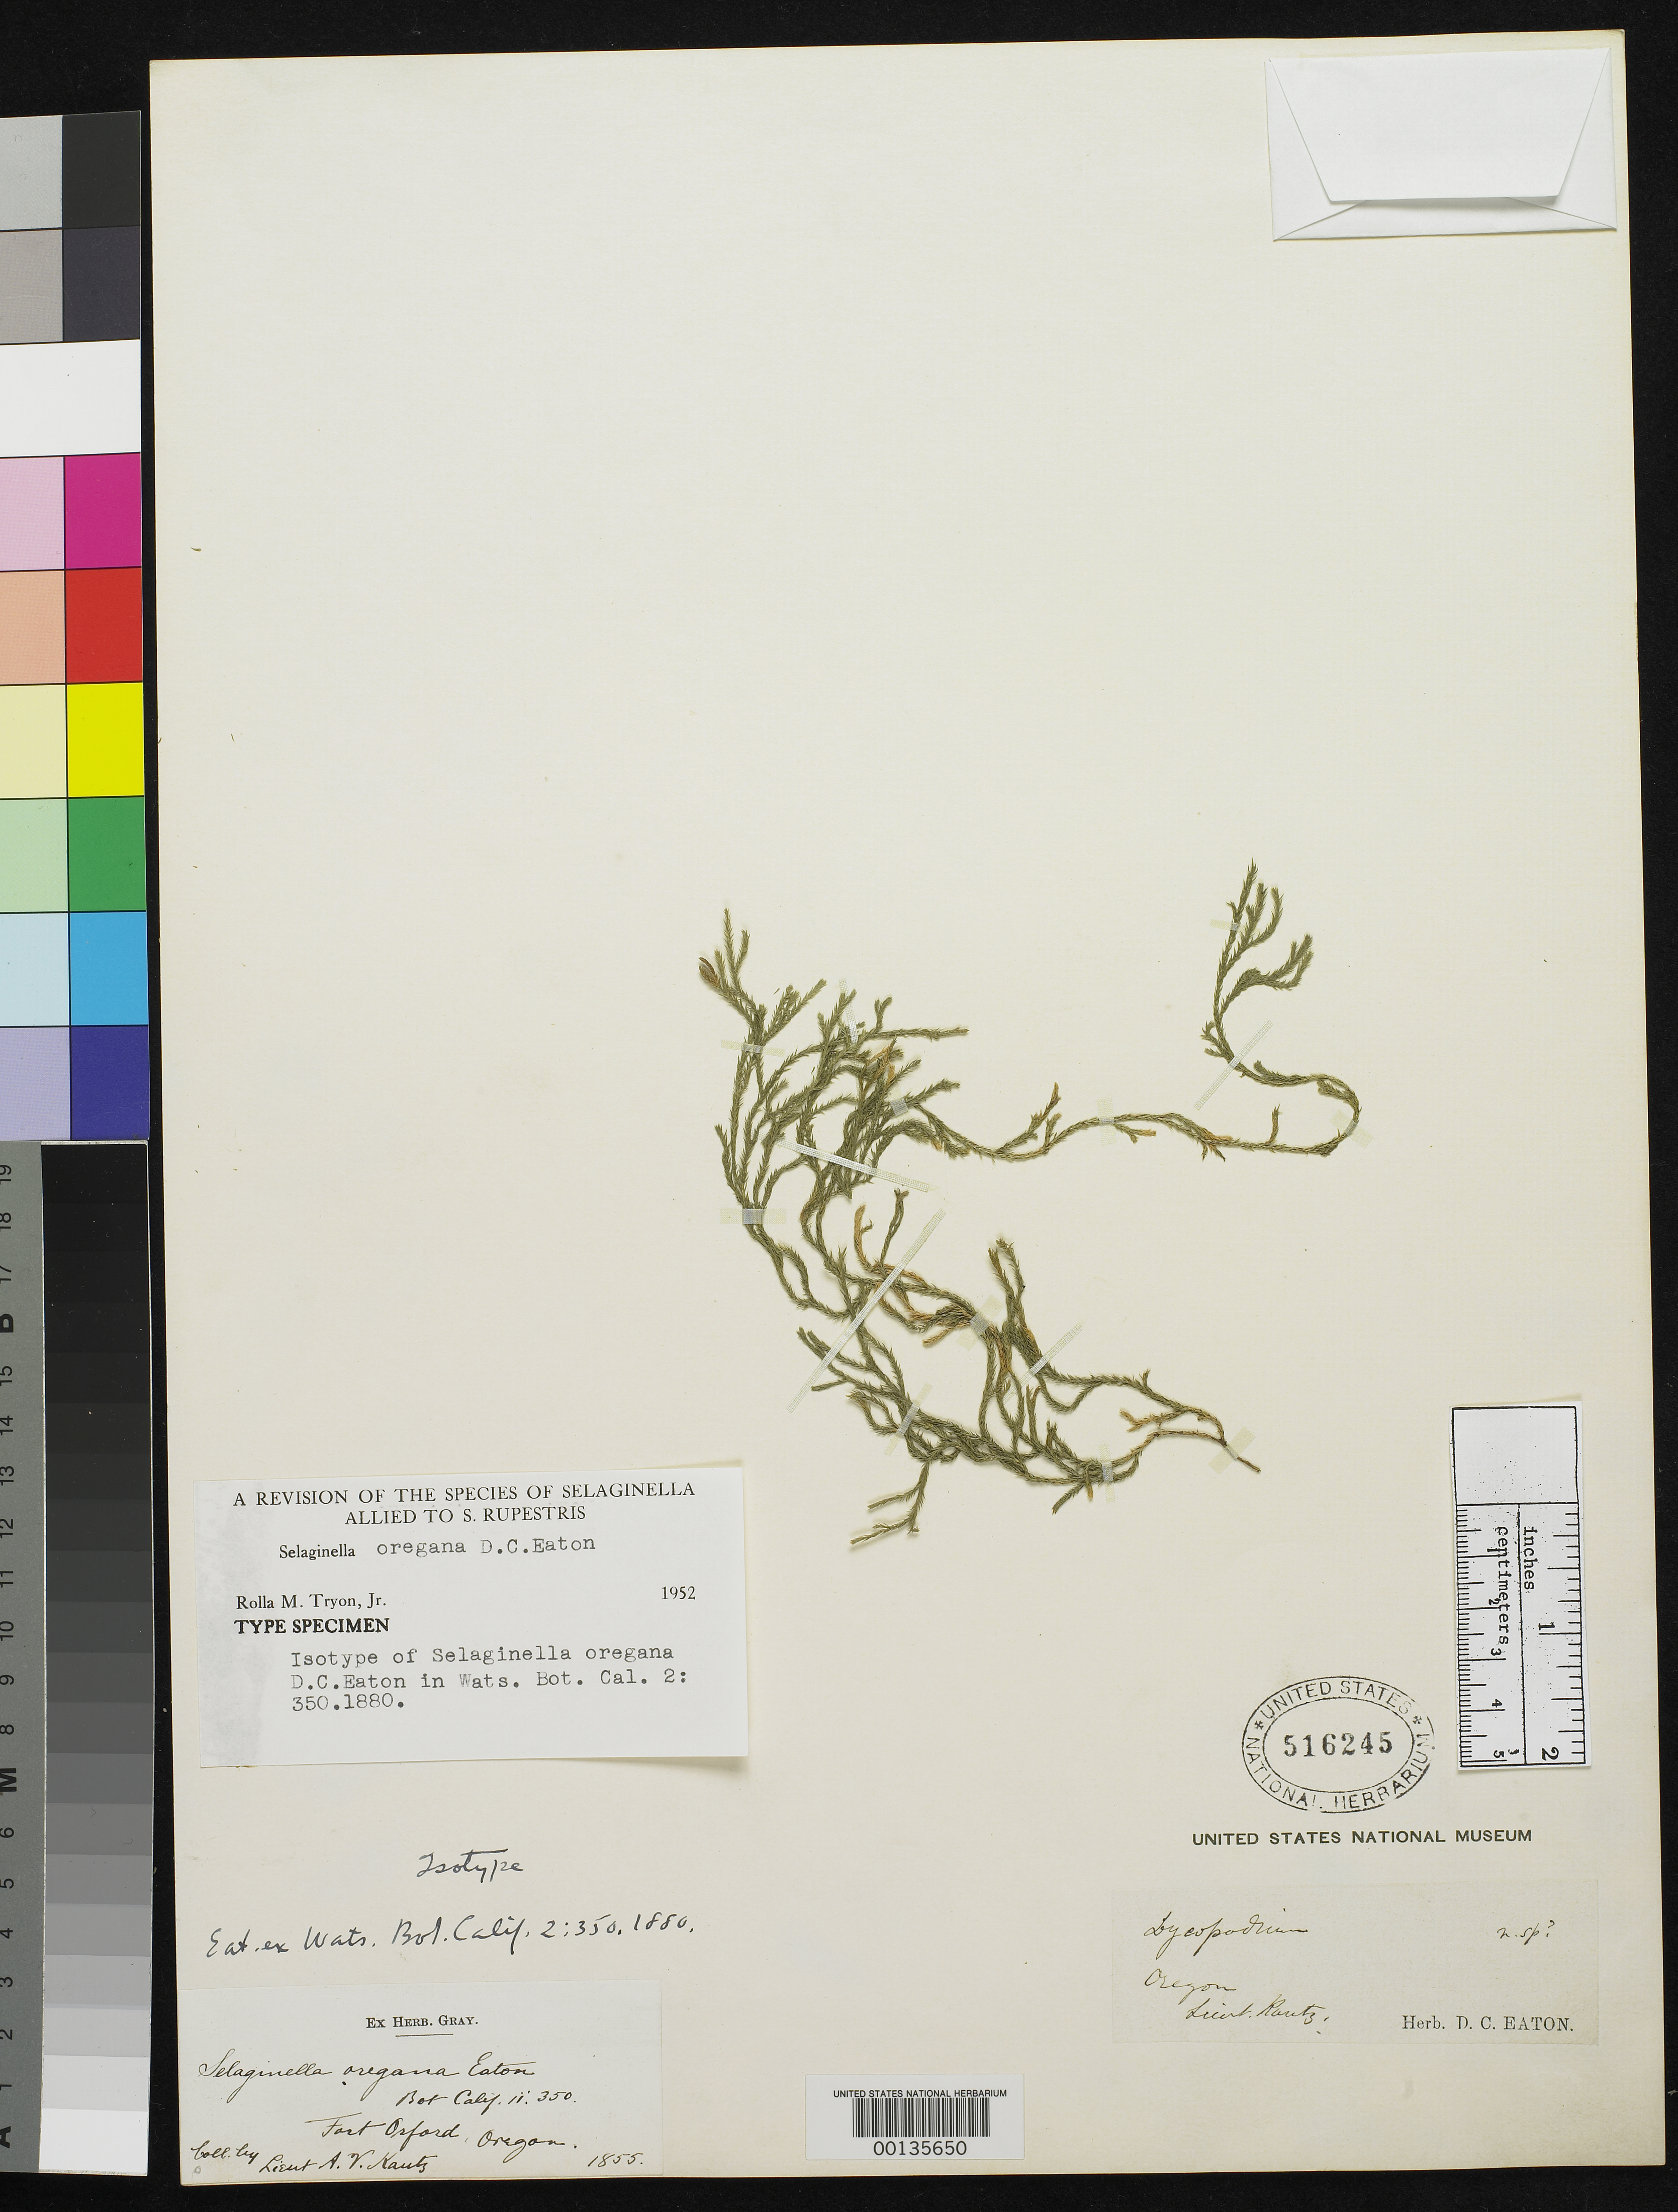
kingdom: Plantae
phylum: Tracheophyta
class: Lycopodiopsida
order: Selaginellales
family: Selaginellaceae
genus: Selaginella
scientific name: Selaginella oregana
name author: D.C. Eaton ex S. Watson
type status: Type Collection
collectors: A. Kantz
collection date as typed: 1855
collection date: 1855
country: United States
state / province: Oregon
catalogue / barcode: US 516245